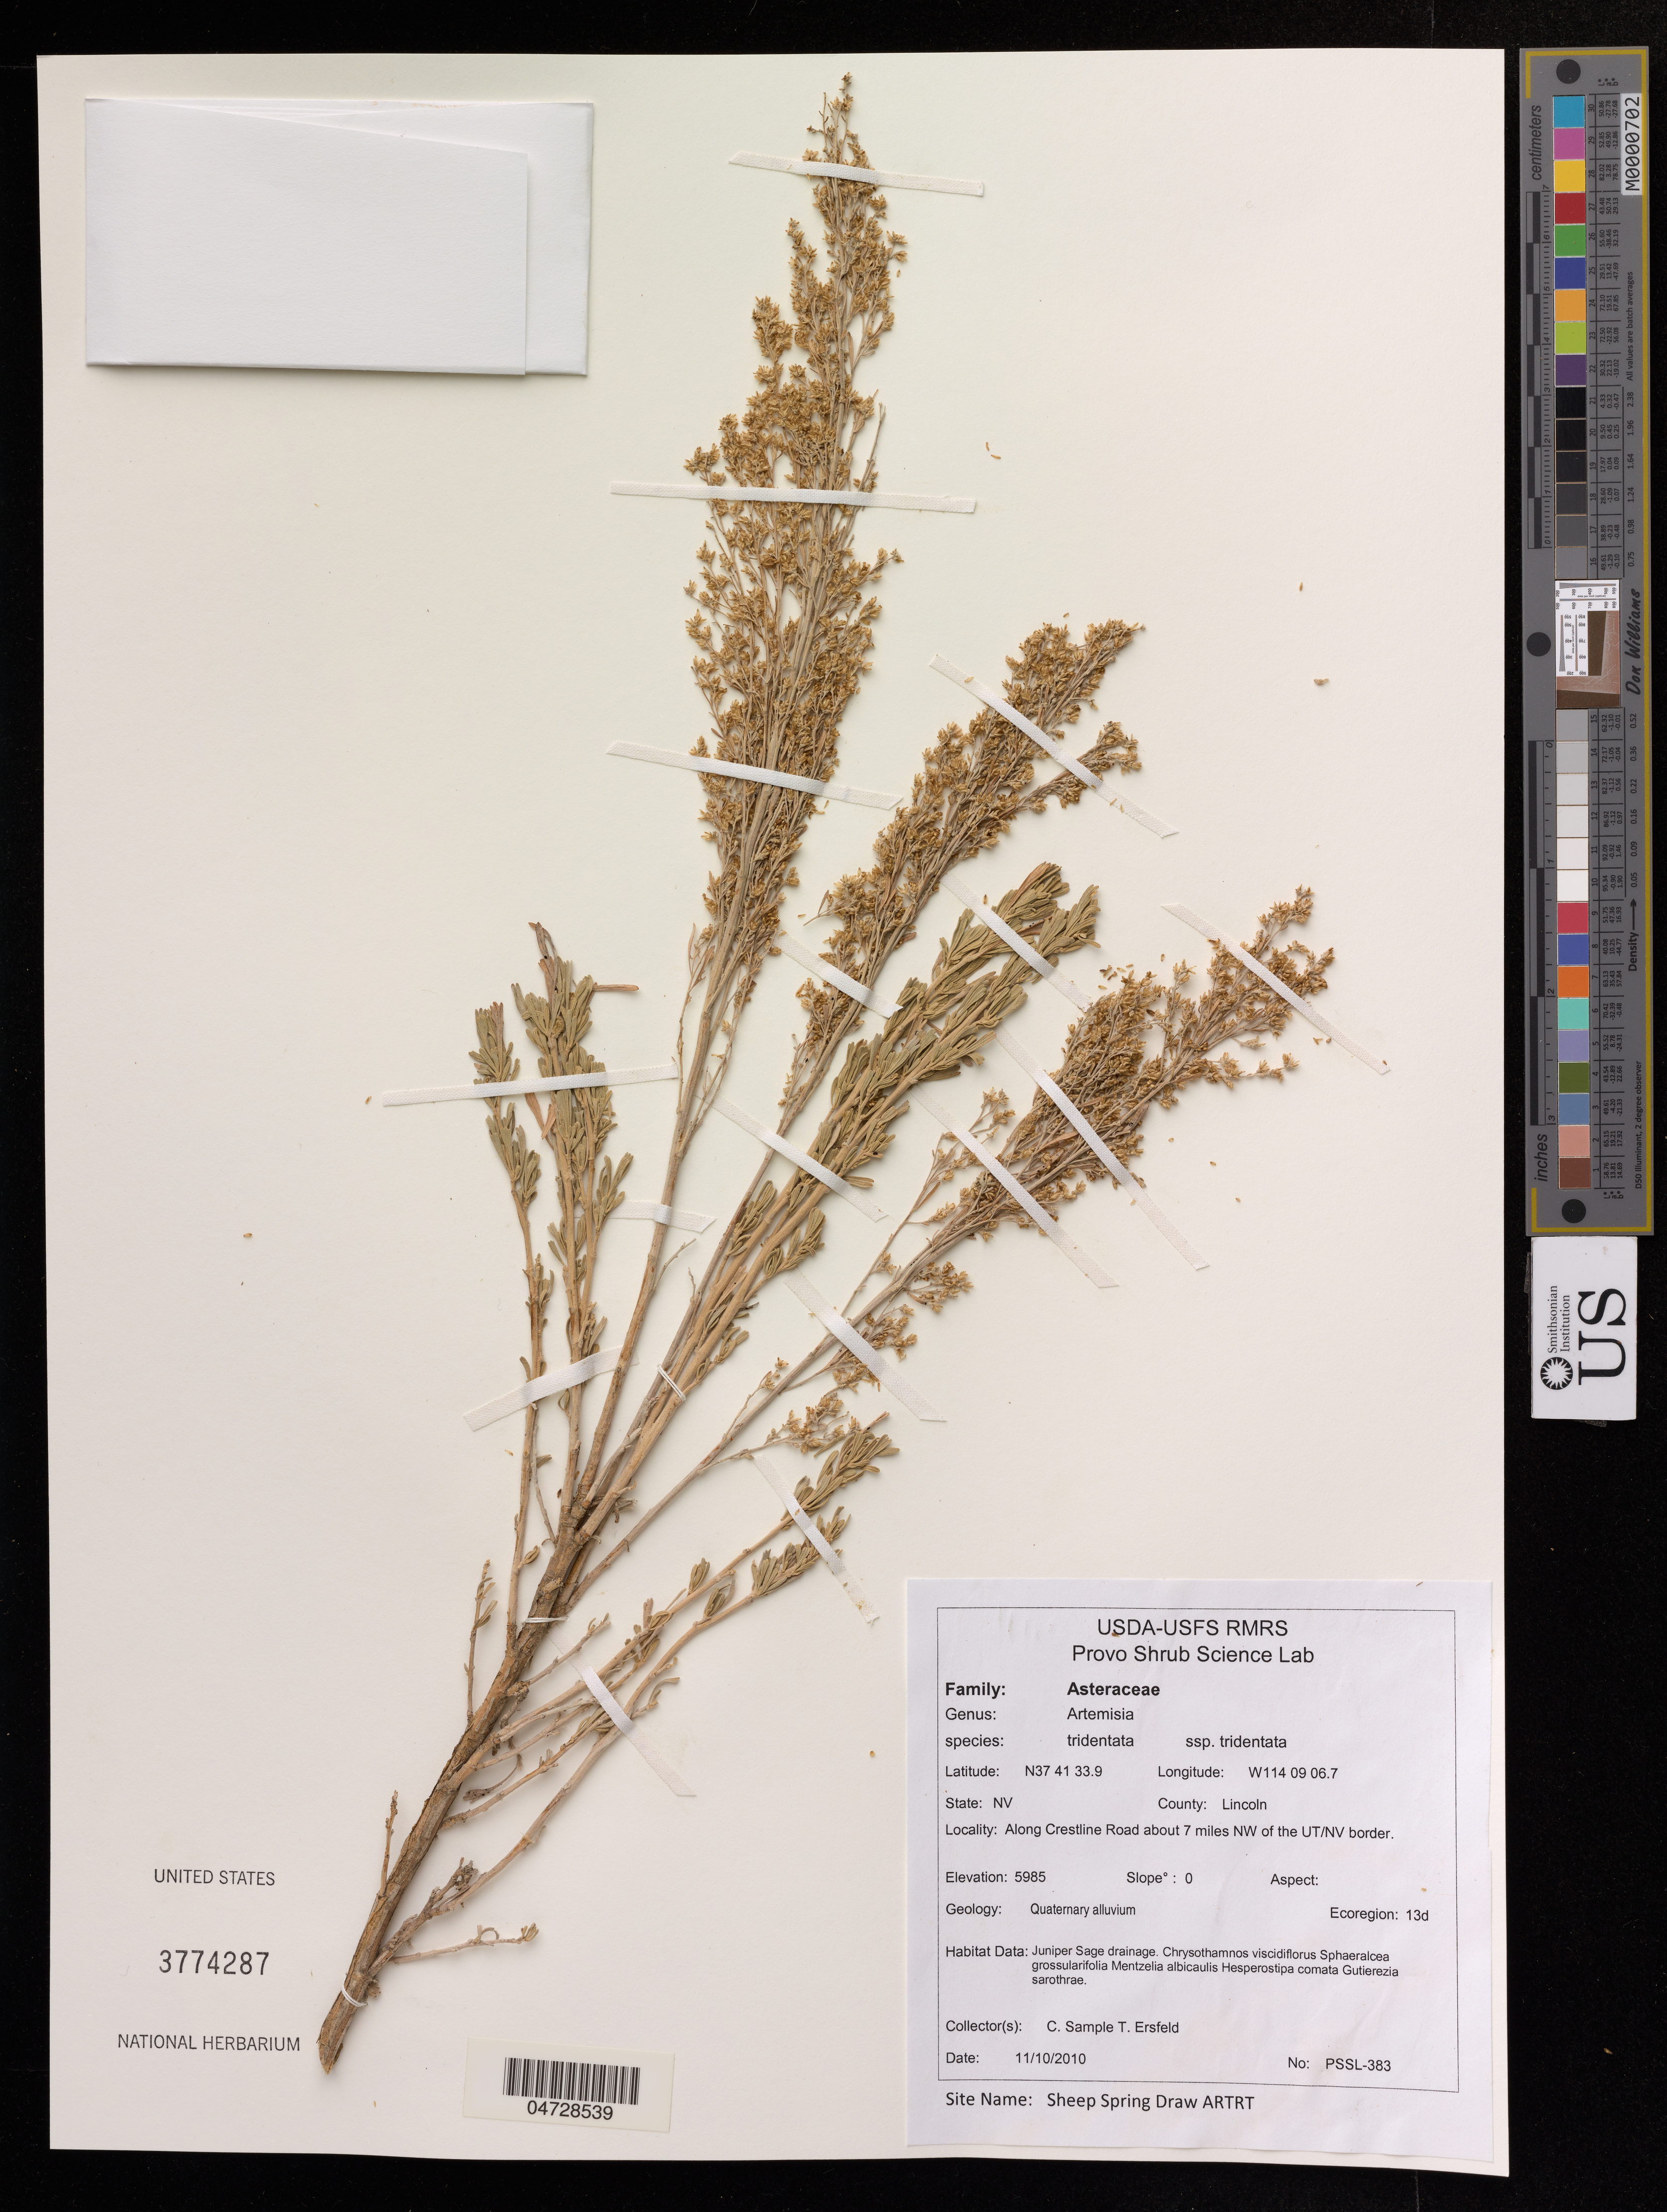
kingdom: Plantae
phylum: Tracheophyta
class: Magnoliopsida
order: Asterales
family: Asteraceae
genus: Artemisia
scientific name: Artemisia tridentata subsp. tridentata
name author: Nutt.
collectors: C. Sample & T. Ersfeld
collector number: PSSL-383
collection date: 2010-11-10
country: United States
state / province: Nevada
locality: Lincoln, Along Crestline Road about 7 miles NW of the UT/NV border.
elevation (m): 1824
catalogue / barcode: US 3774287